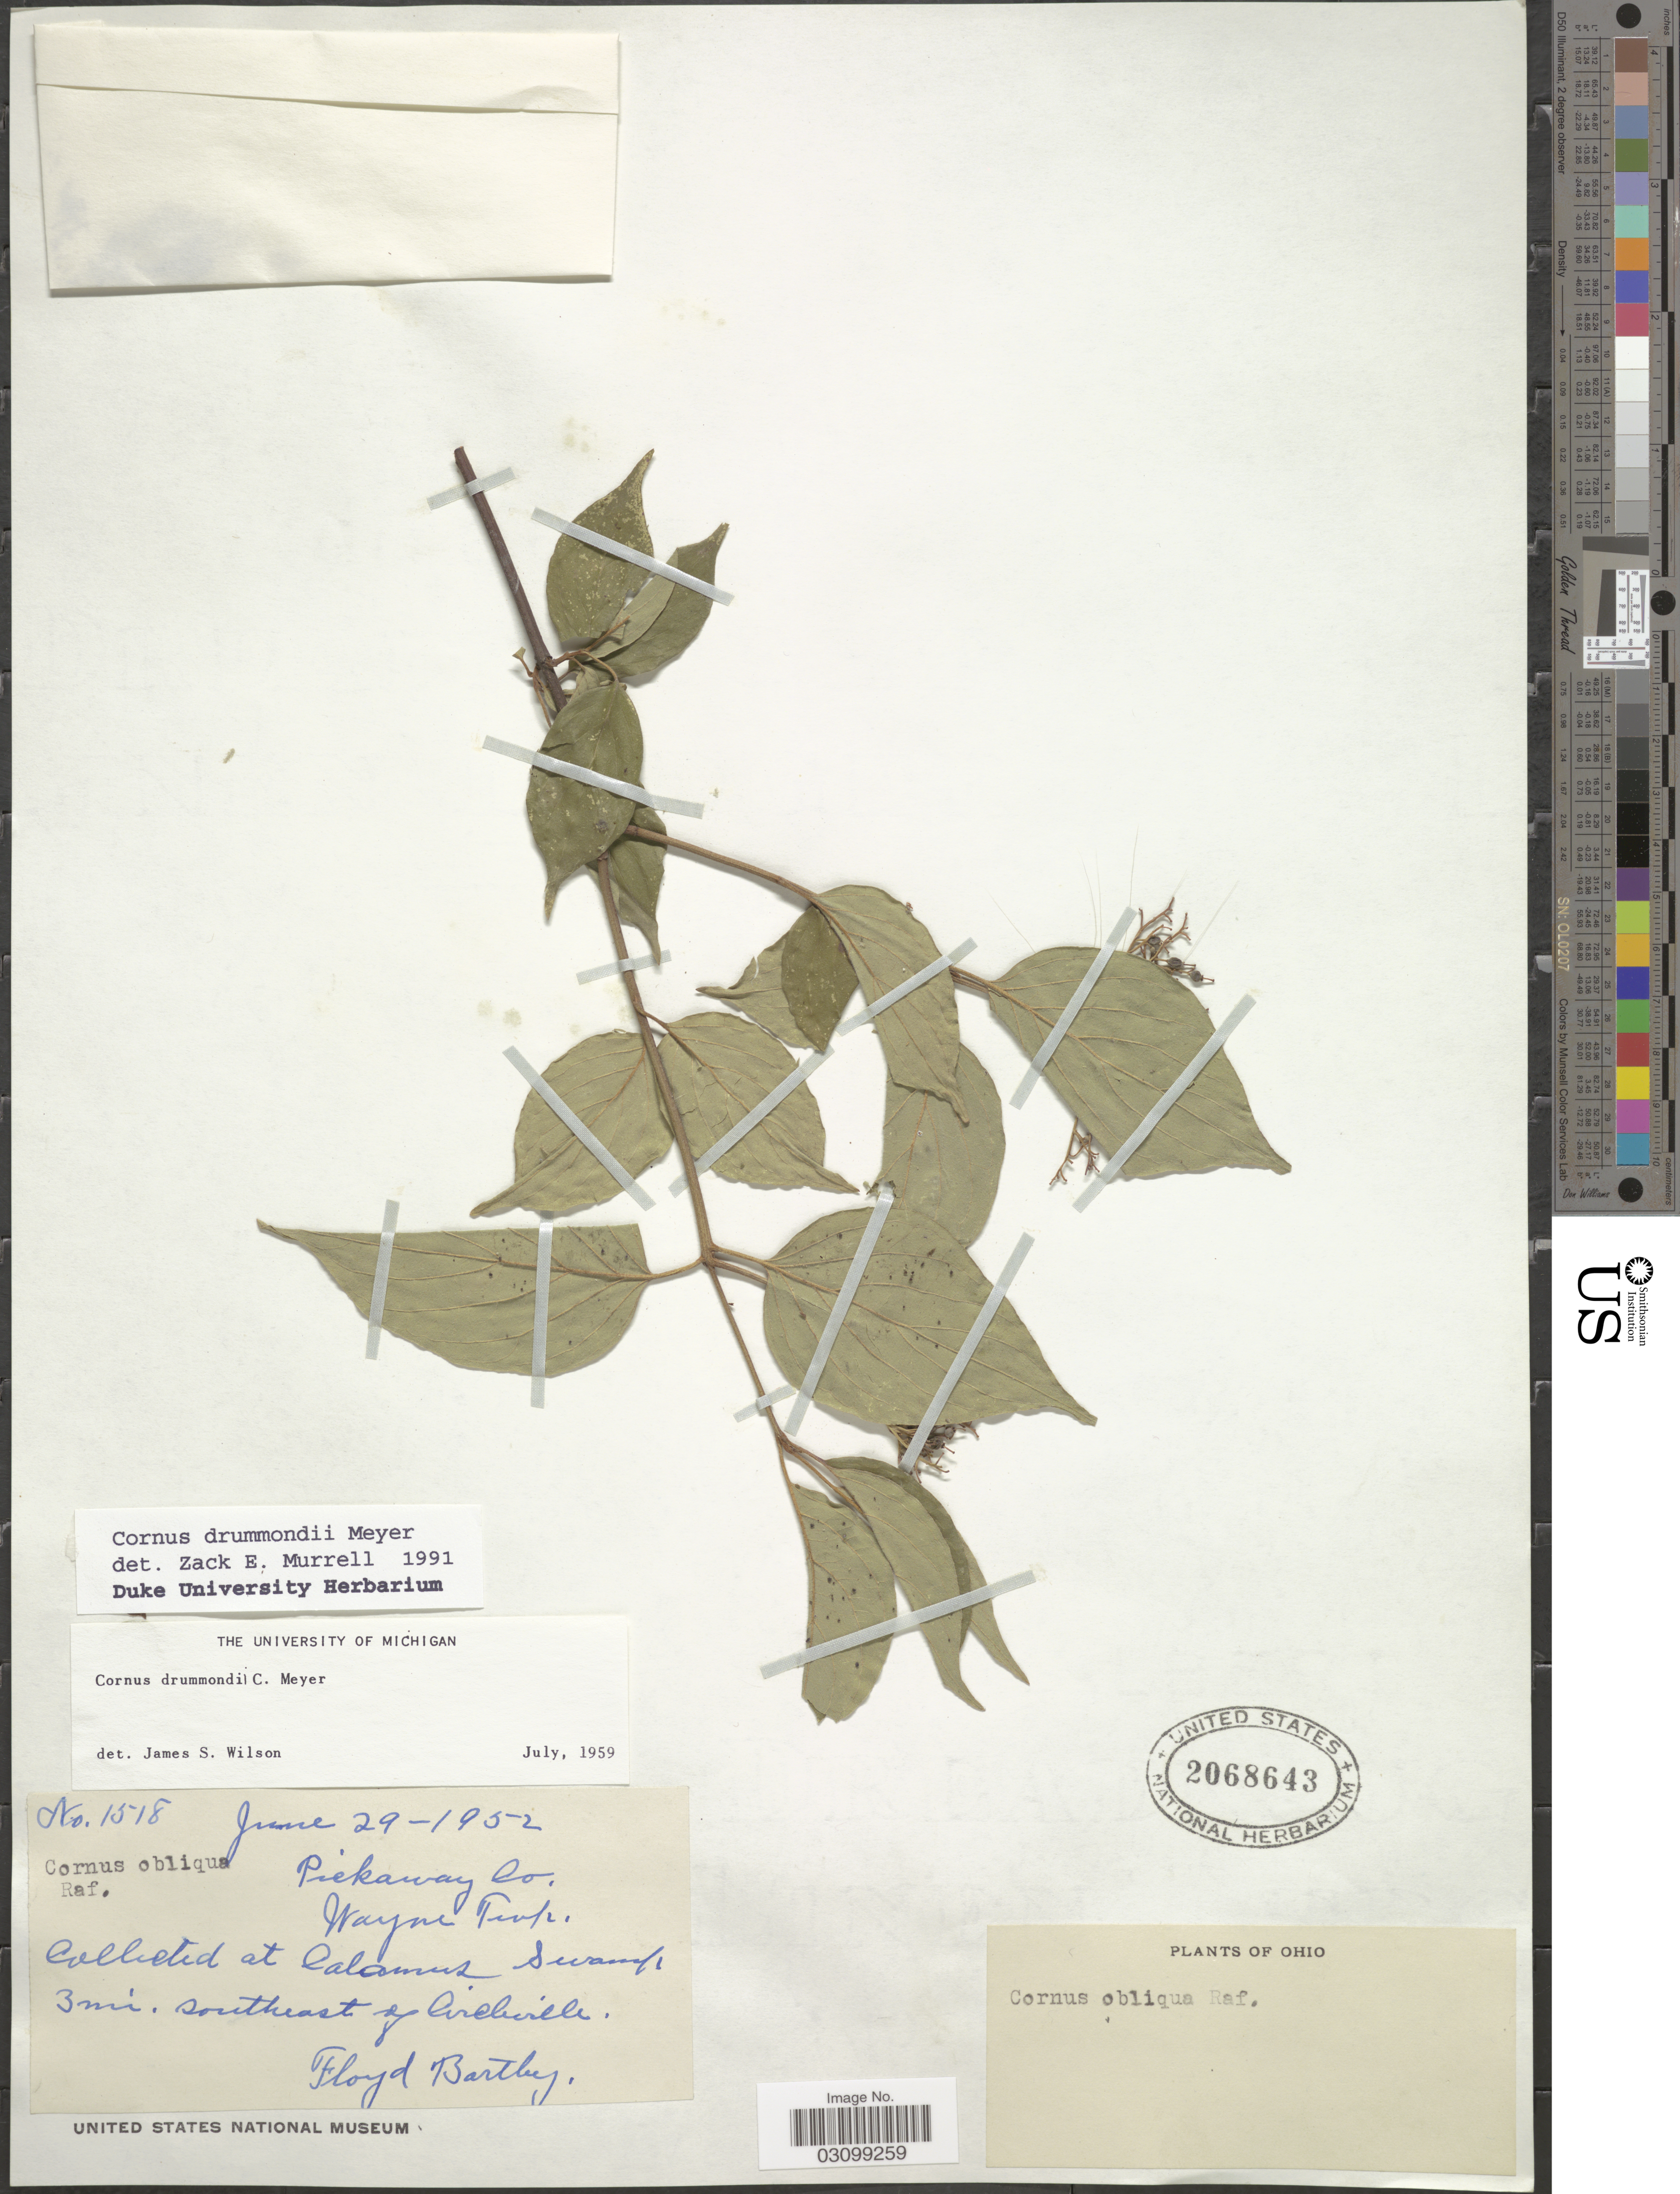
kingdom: Plantae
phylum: Tracheophyta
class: Magnoliopsida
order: Cornales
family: Cornaceae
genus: Cornus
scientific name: Cornus drummondii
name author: C.A. Mey.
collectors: F. Bartley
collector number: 1518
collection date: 1952-06-29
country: United States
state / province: Ohio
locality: Pickaway Co. Wayne Twp. Calamus Swamp, 3 mi. southwest of Circleville.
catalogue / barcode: US 2068643